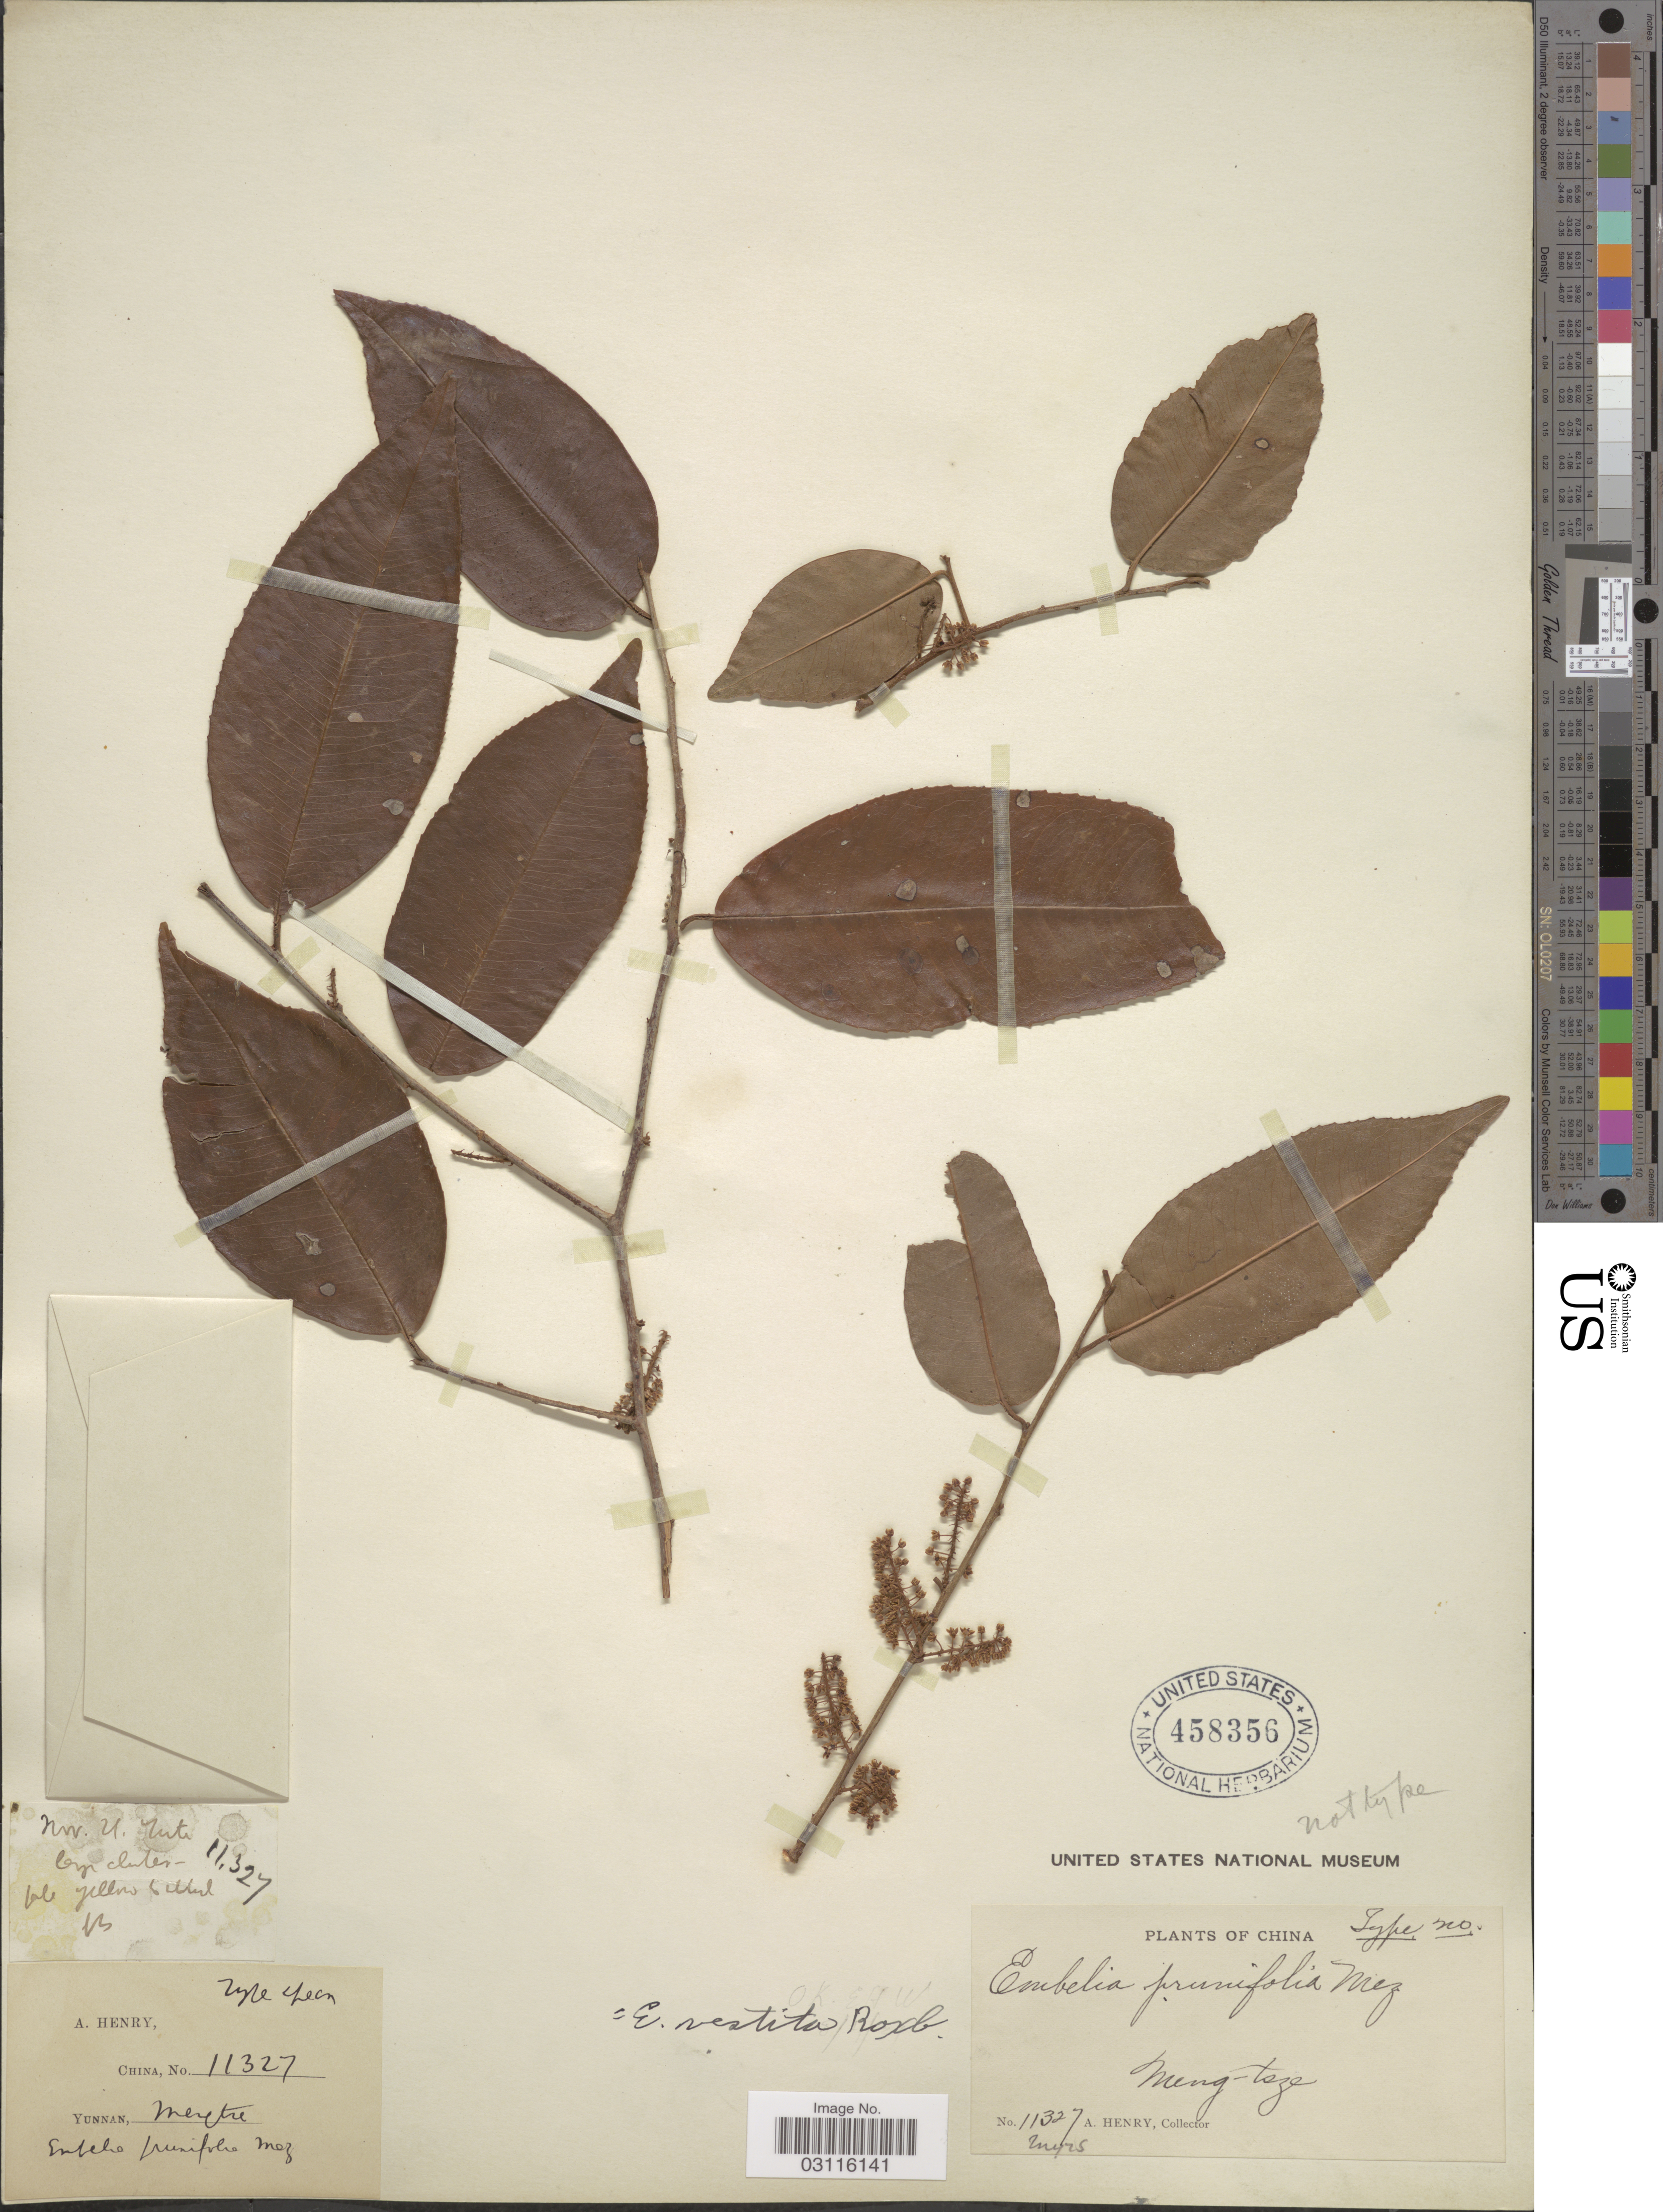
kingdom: Plantae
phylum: Tracheophyta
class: Magnoliopsida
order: Ericales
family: Primulaceae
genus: Embelia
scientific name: Embelia vestita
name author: Roxb.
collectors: A. Henry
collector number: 11327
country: China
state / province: Yunnan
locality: Meng-tsze.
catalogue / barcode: US 458356